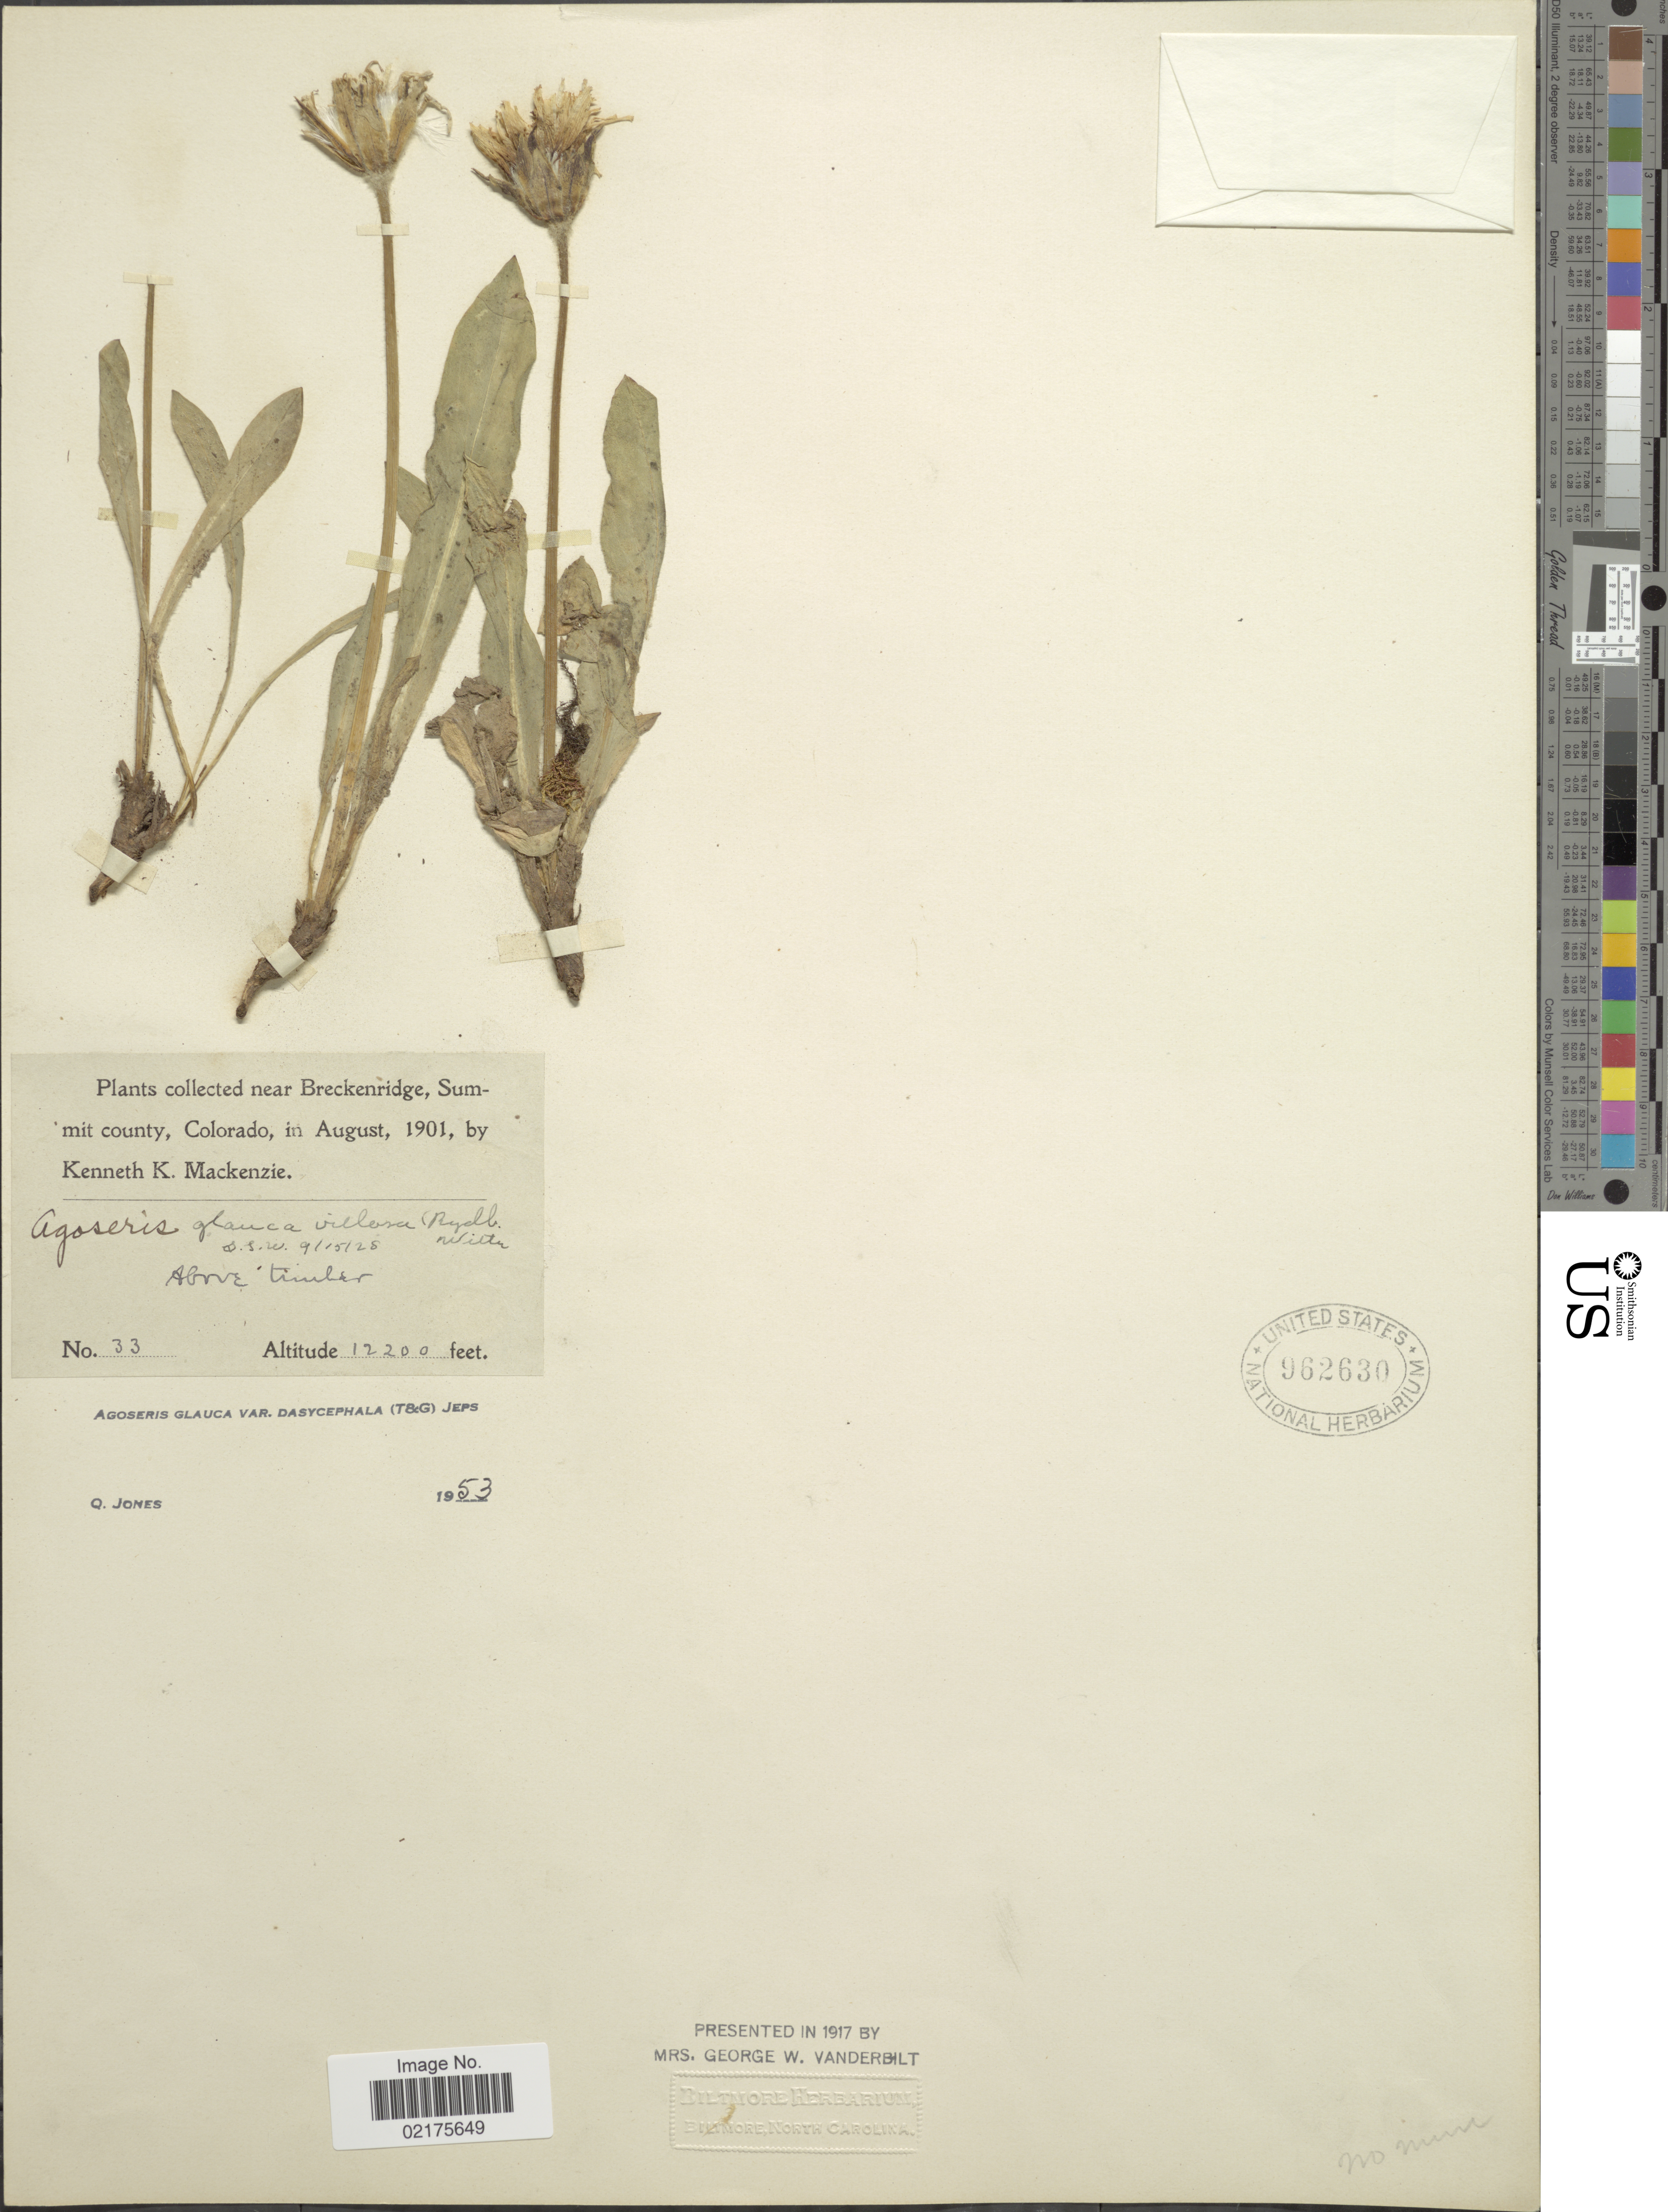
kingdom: Plantae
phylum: Tracheophyta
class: Magnoliopsida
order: Asterales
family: Asteraceae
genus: Agoseris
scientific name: Agoseris glauca var. dasycephala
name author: (Torr. & A. Gray) Jeps.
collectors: K. K. Mackenzie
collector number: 33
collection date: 1901-08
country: United States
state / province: Colorado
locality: Near Breckenridge, Summit County, S.S.W 9/15/28. Above timber.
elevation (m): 3719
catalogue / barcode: US 962630